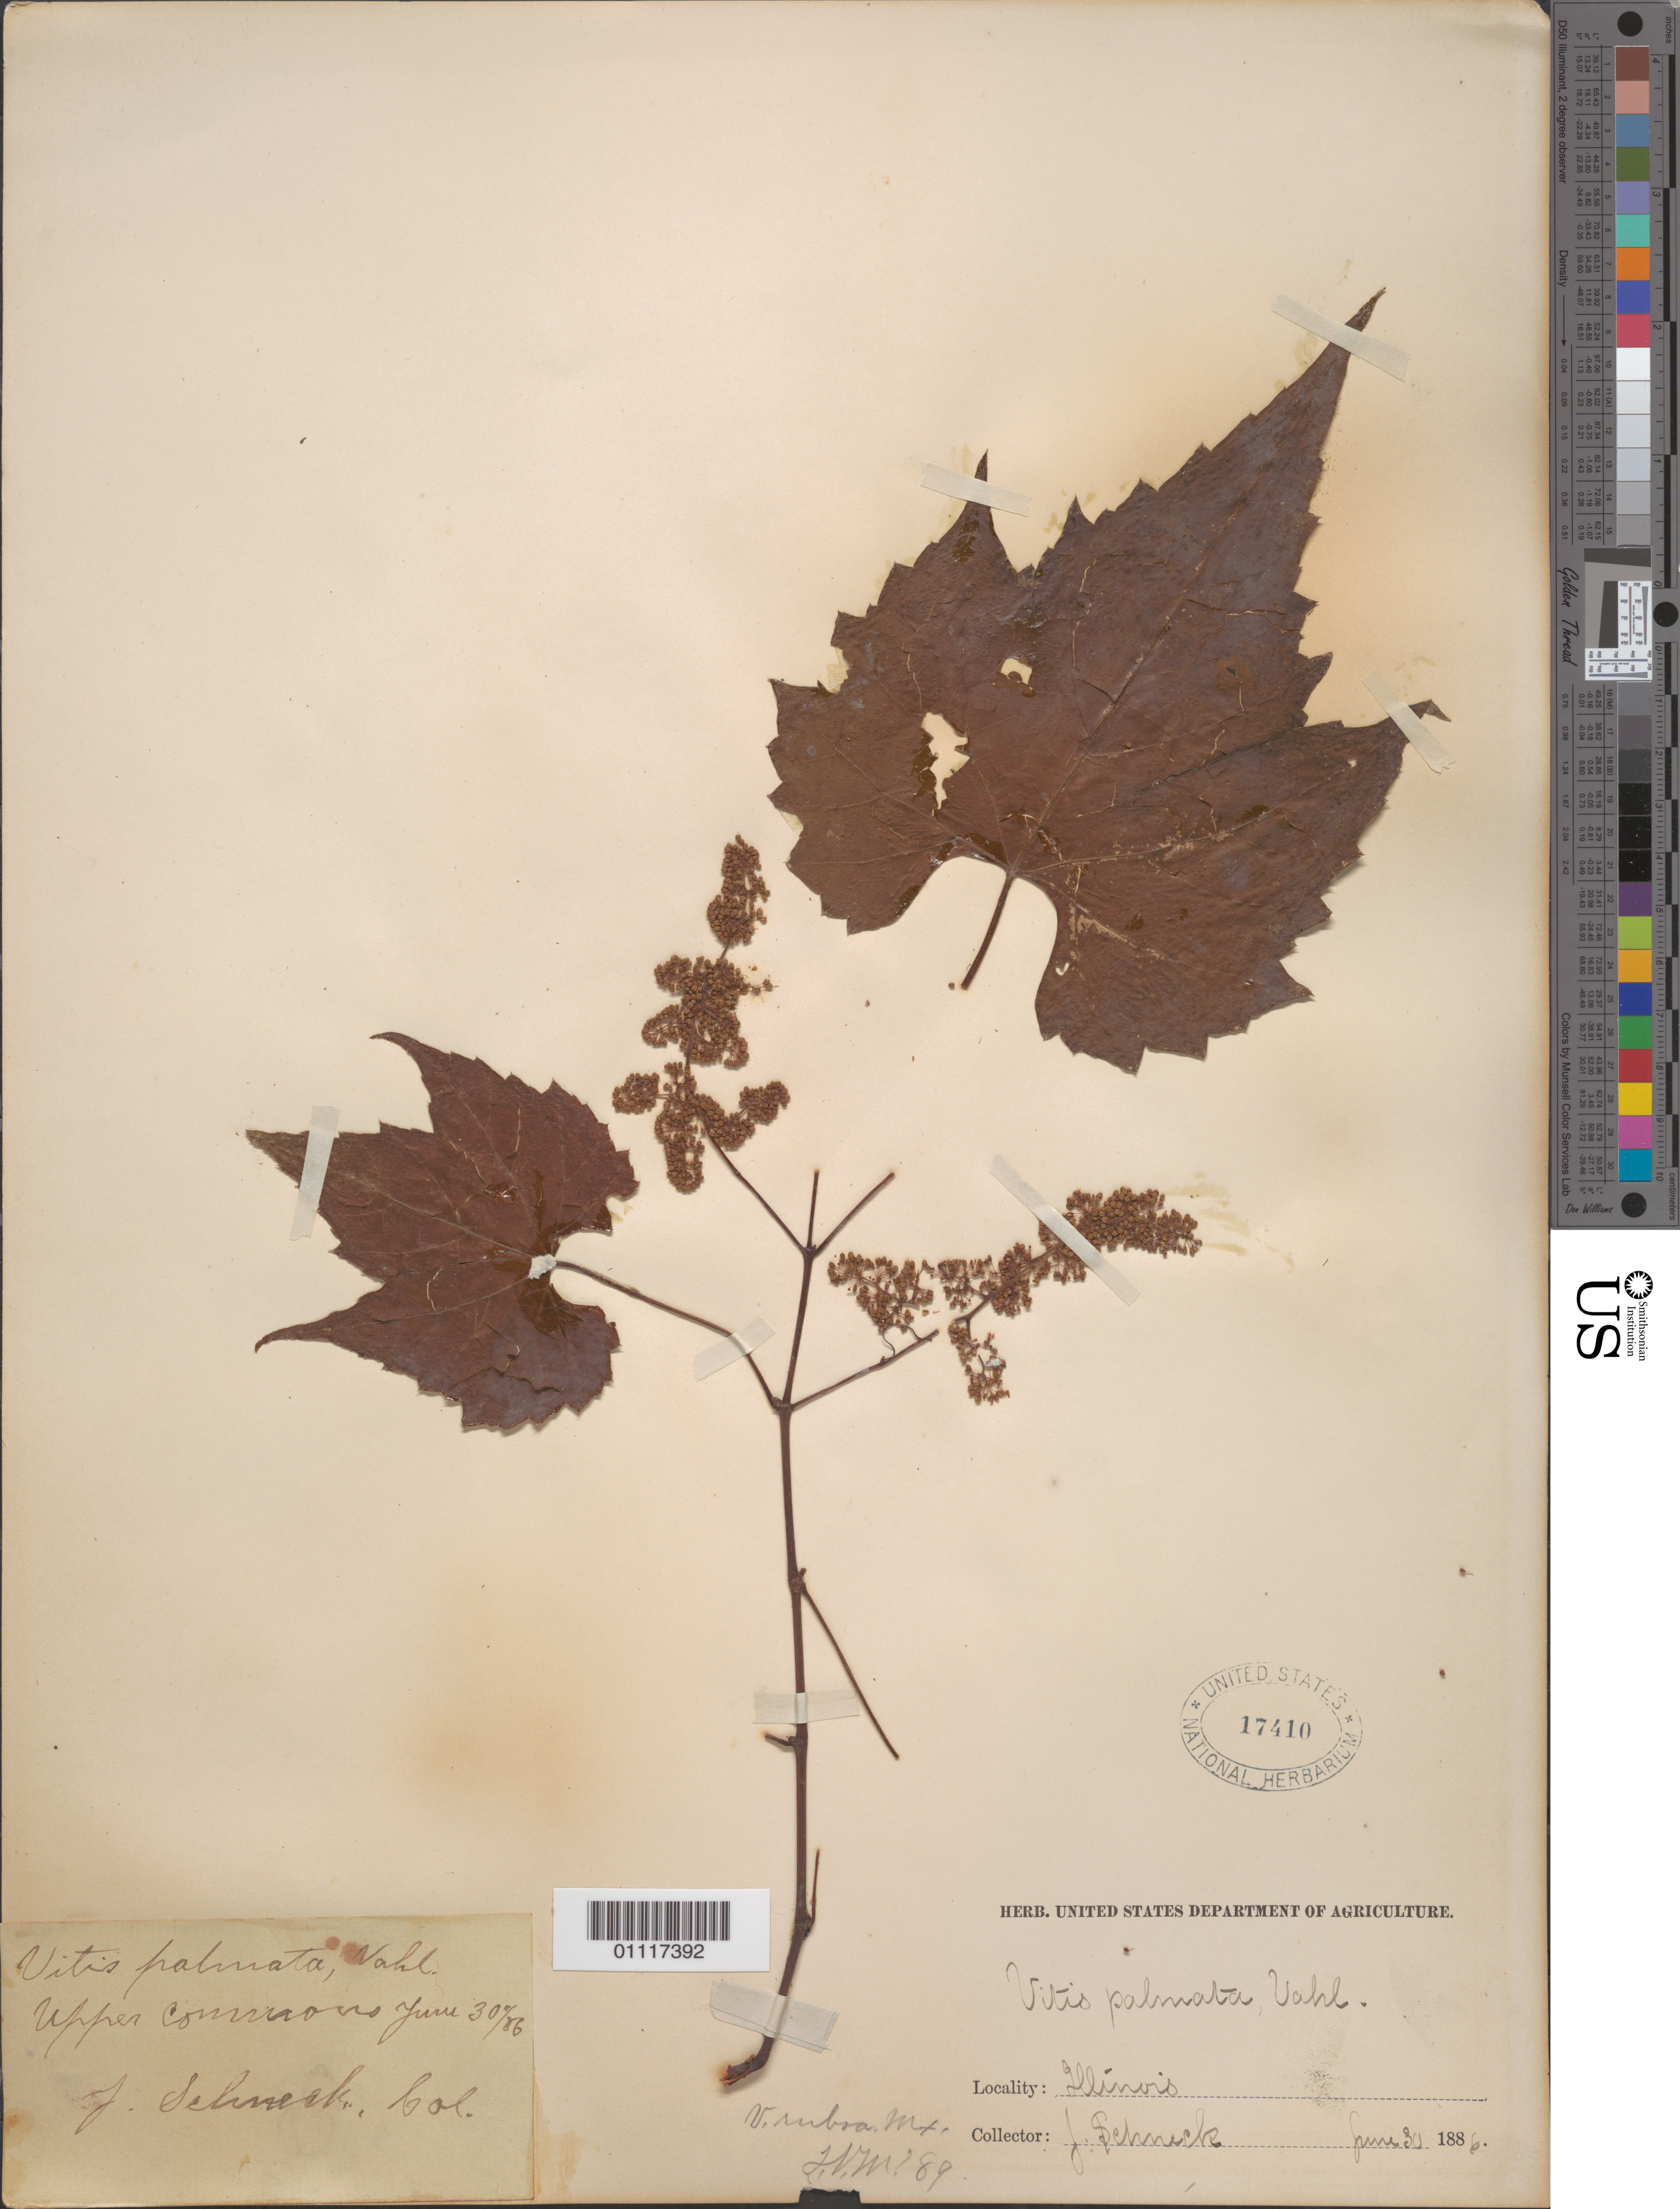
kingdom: Plantae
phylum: Tracheophyta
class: Magnoliopsida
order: Vitales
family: Vitaceae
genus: Vitis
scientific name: Vitis palmata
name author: Vahl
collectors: J. Schneck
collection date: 1886-06-30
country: United States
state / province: Illinois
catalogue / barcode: US 17410